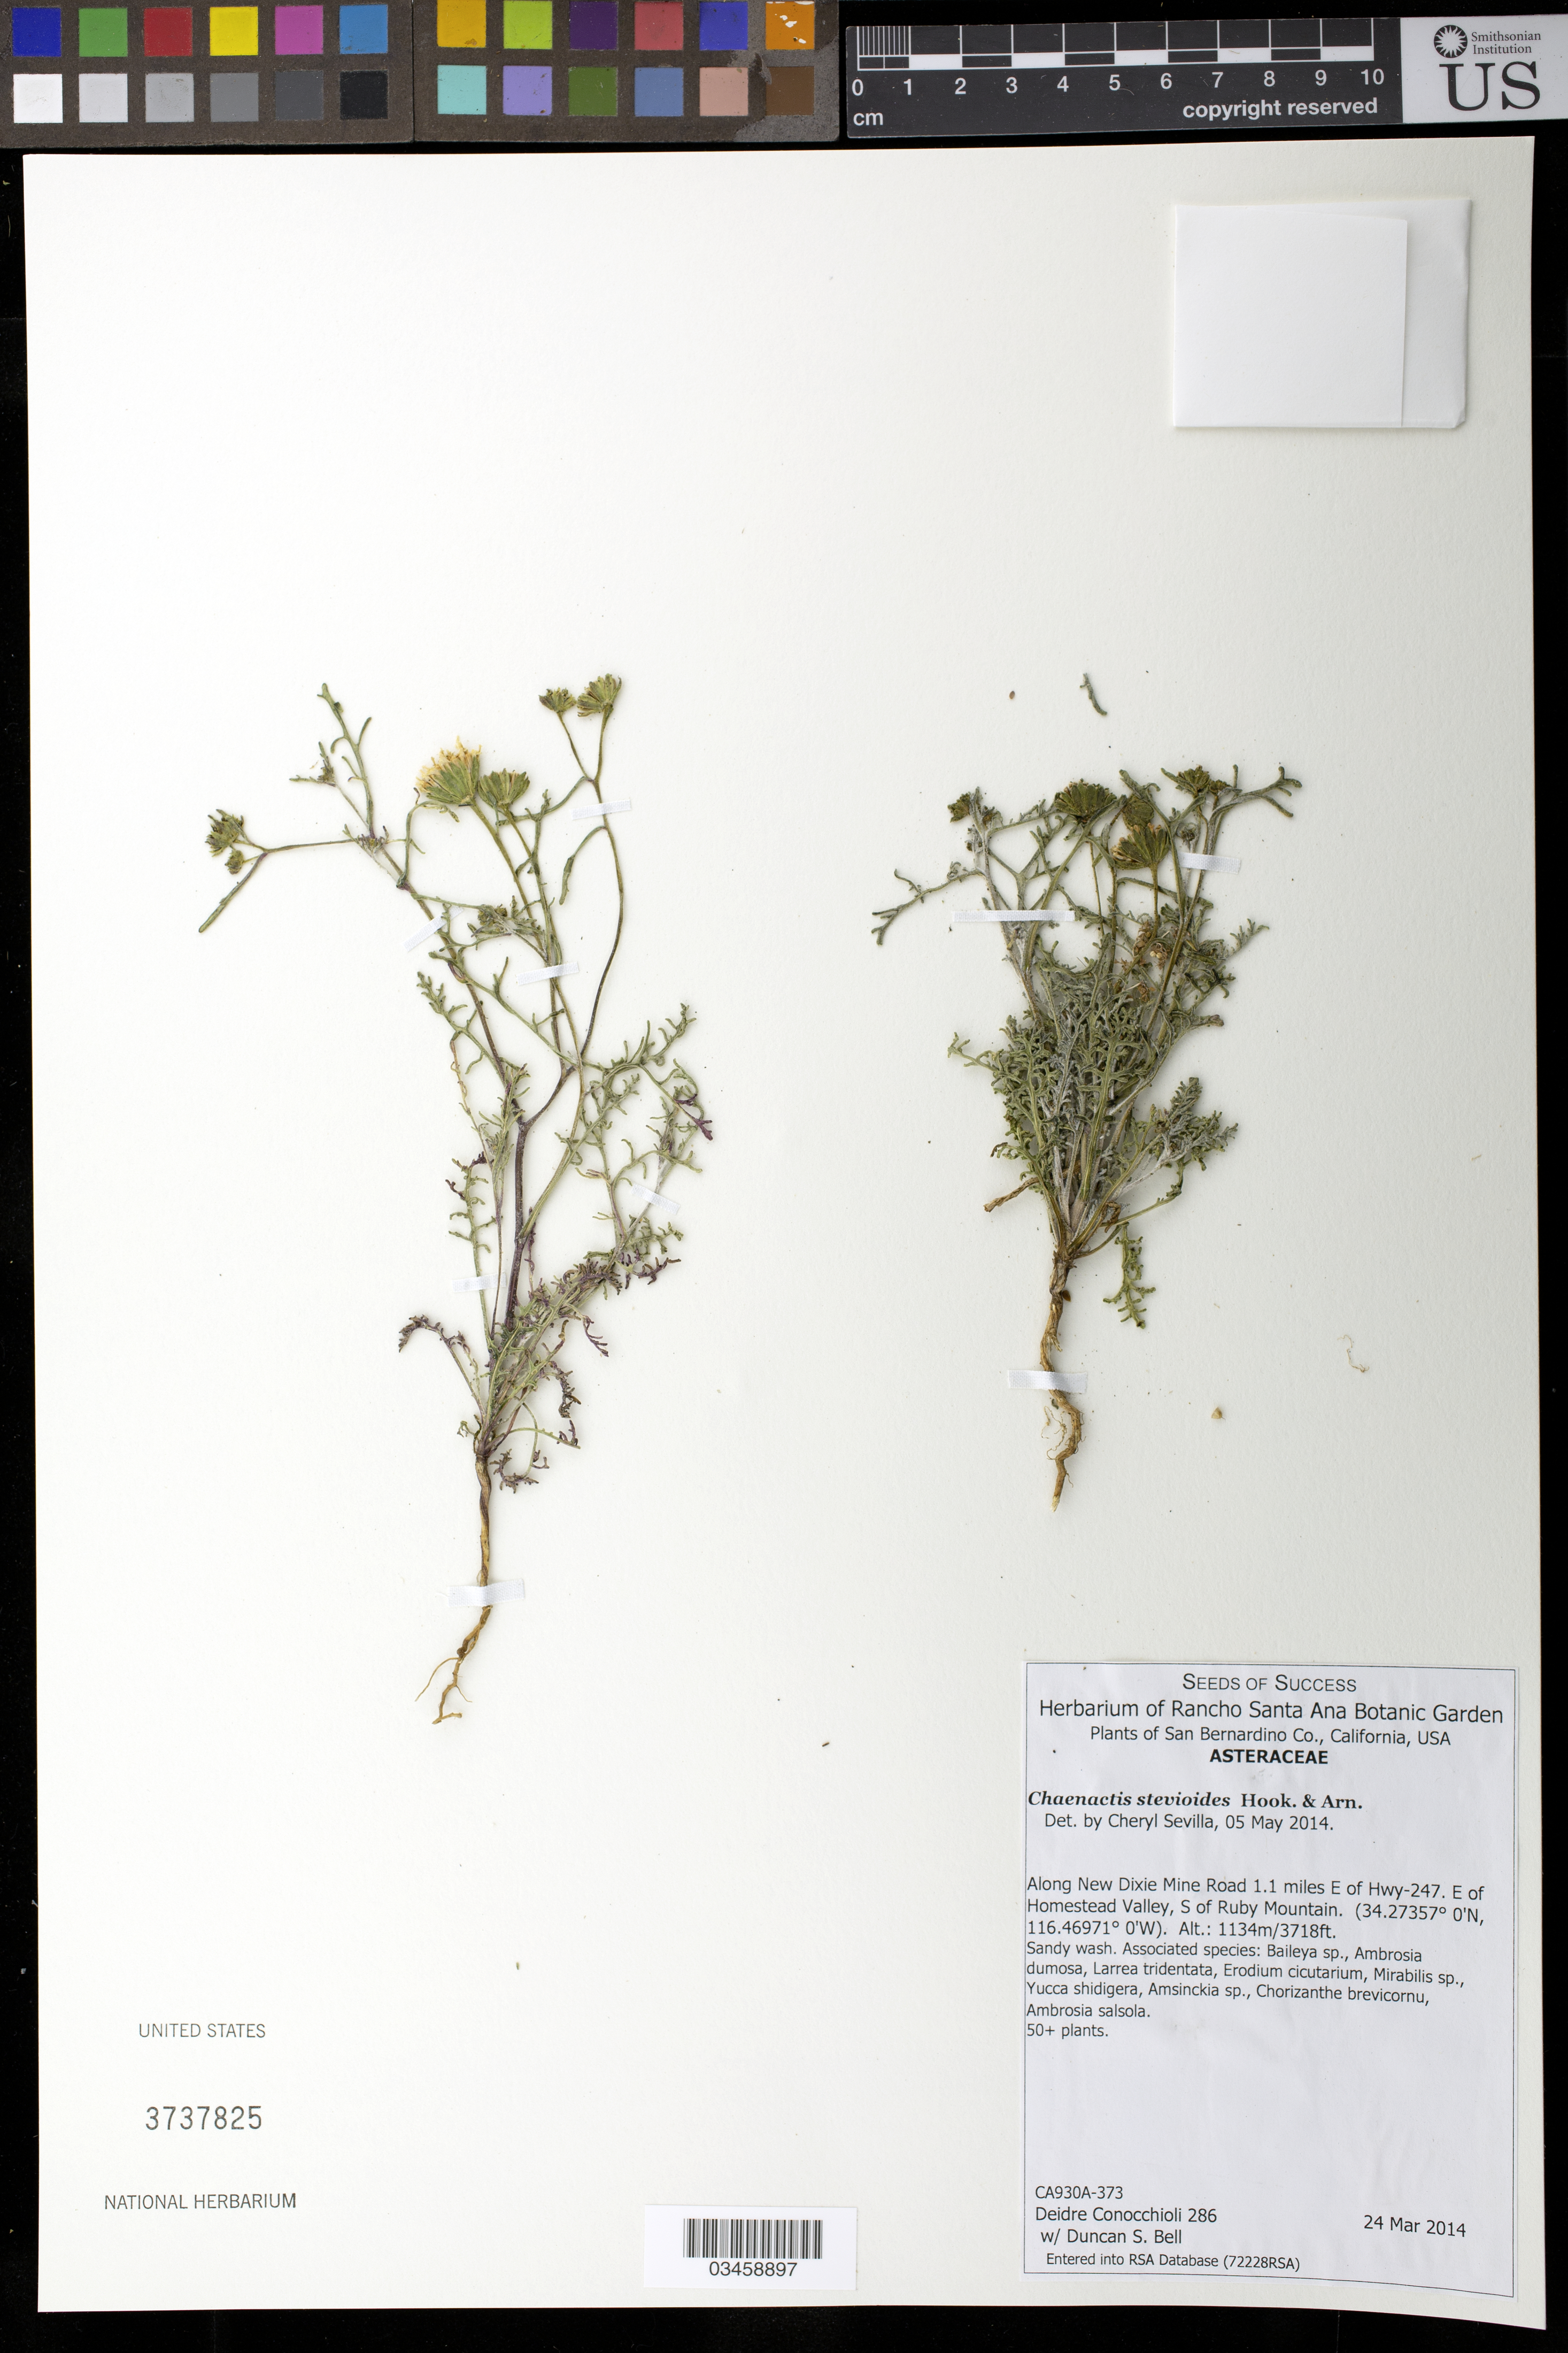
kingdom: Plantae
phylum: Tracheophyta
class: Magnoliopsida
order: Asterales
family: Asteraceae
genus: Chaenactis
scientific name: Chaenactis stevioides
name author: Hook. & Arn.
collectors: D. Conocchioli & D. S. Bell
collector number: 286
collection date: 2014-03-24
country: United States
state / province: California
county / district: San Bernardino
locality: Along New Dixie Mine Road 1.1 mi. E of Hwy 247. E of Homestead Valley, S of Ruby Mt.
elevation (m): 1133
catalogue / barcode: US 3737825